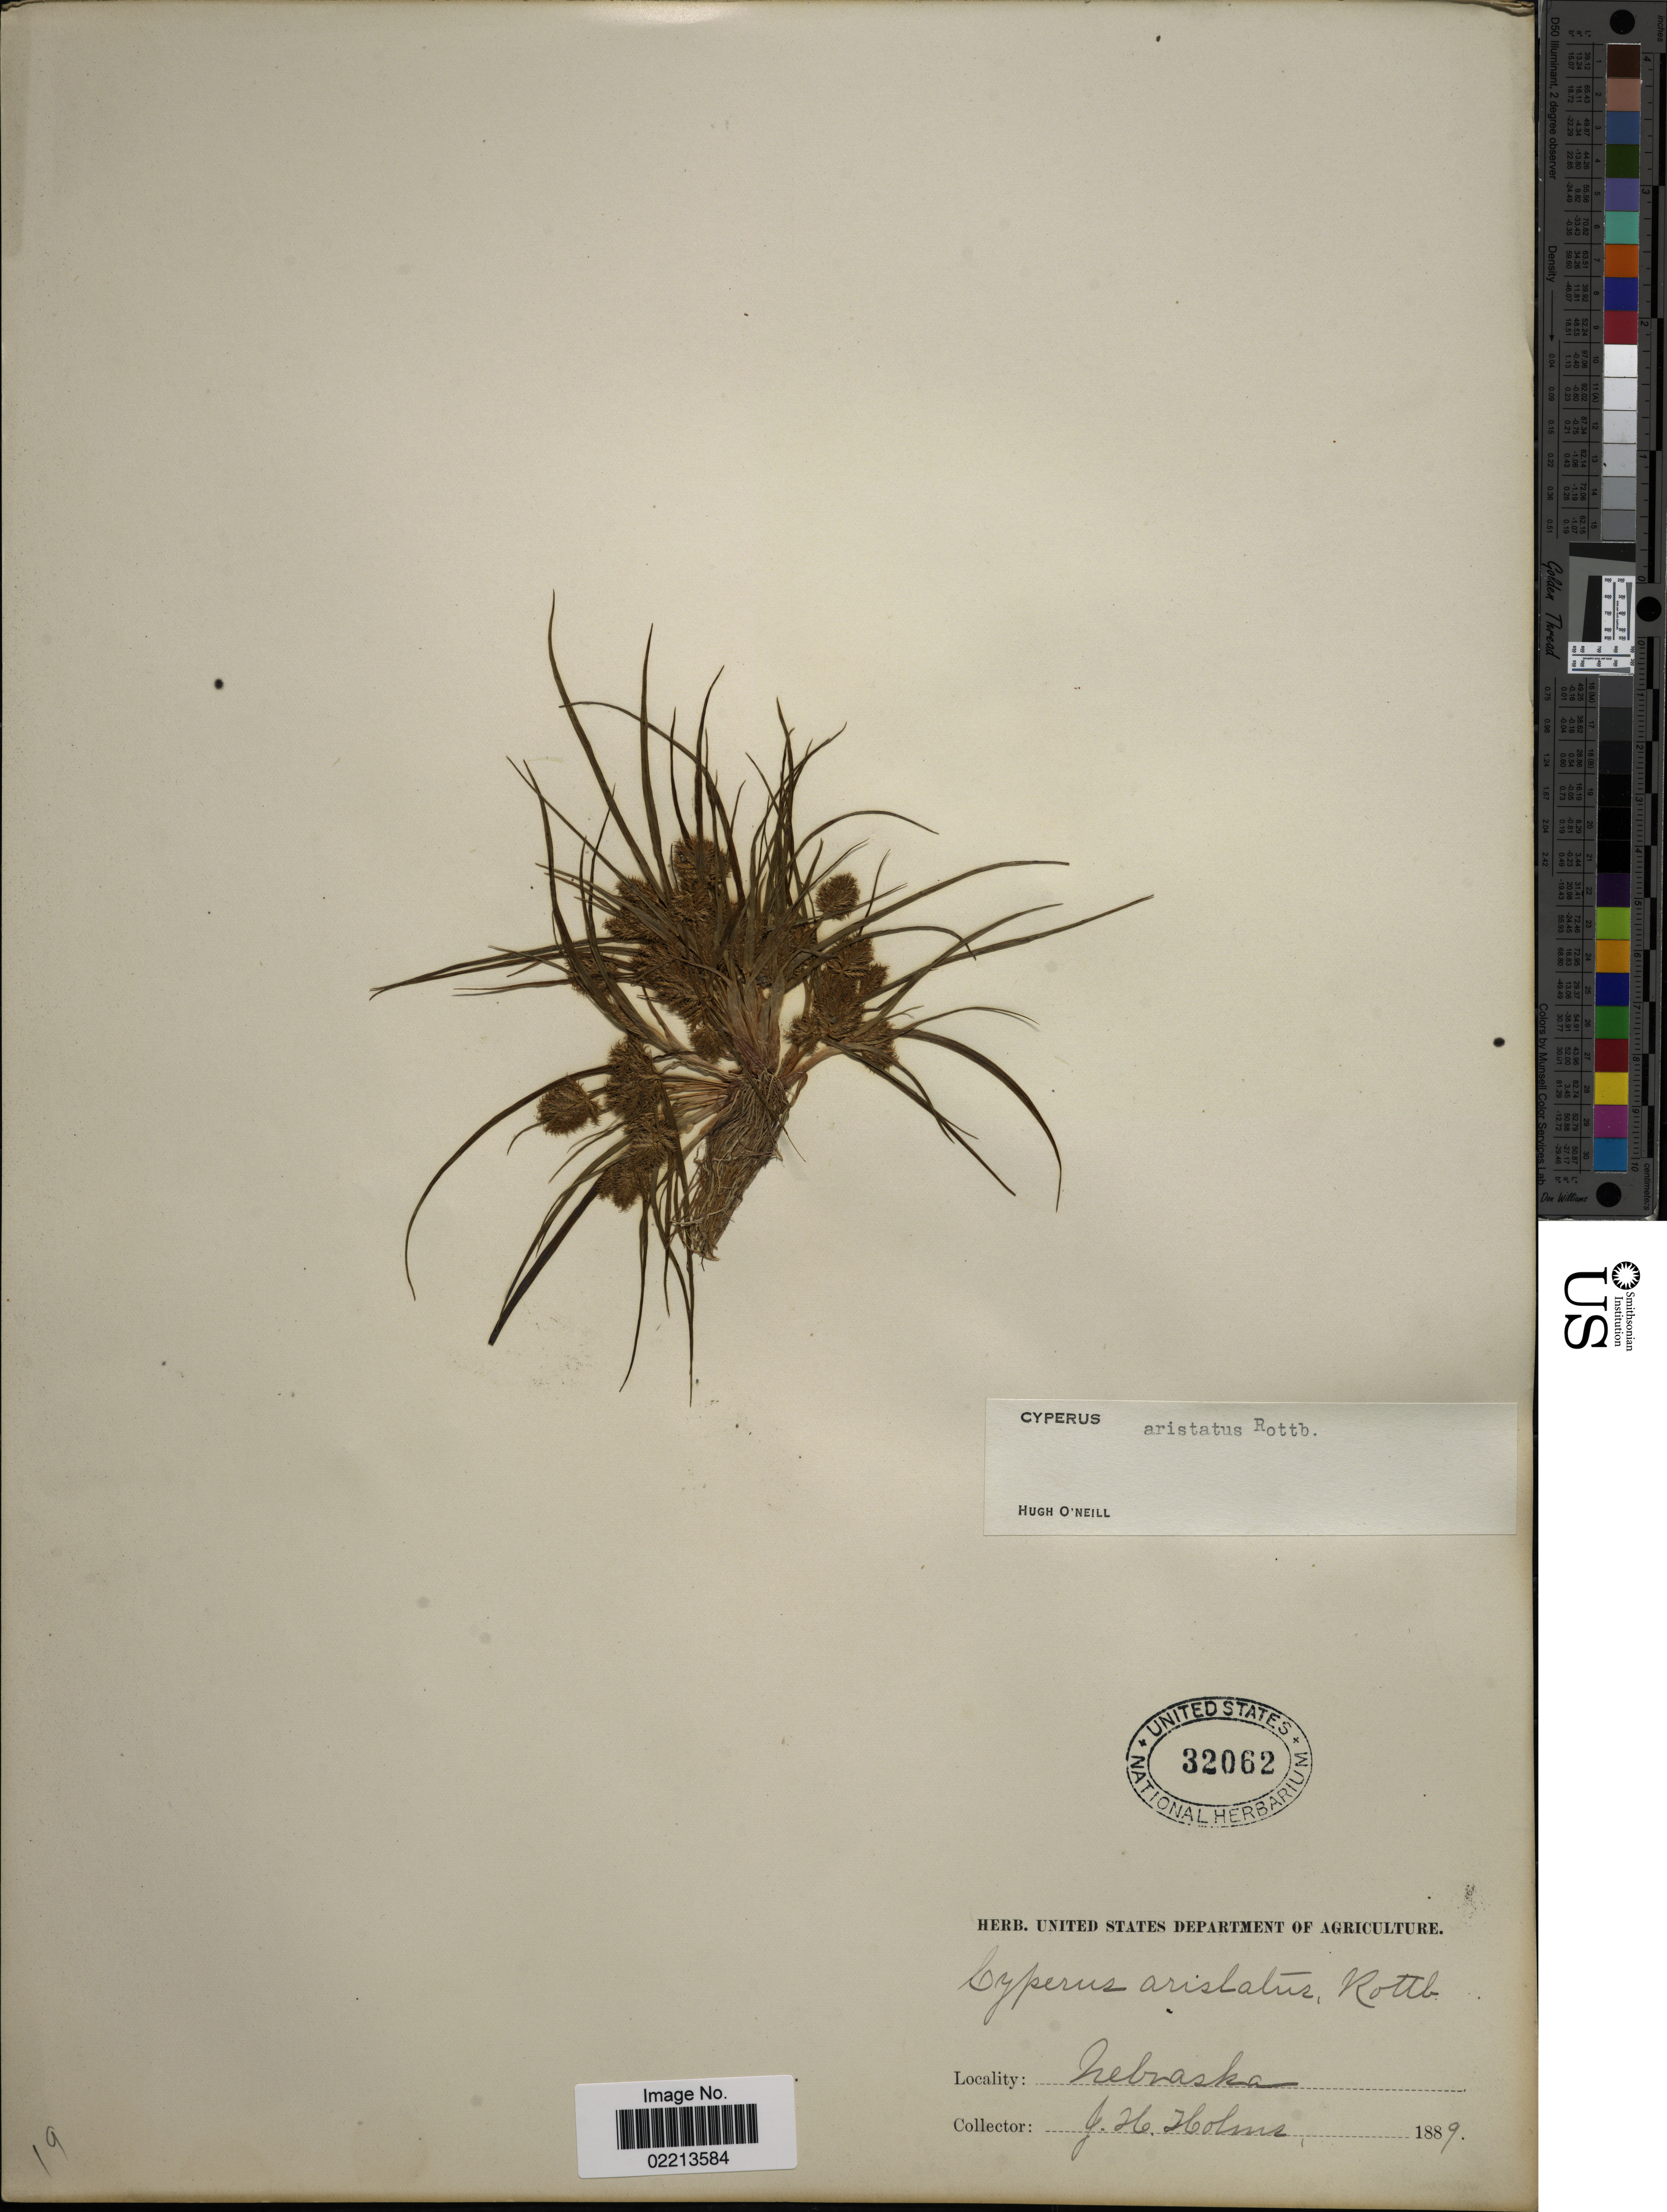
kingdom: Plantae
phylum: Tracheophyta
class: Liliopsida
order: Poales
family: Cyperaceae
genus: Cyperus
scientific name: Cyperus squarrosus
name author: L.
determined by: Strong, Mark T., (BOT), Smithsonian Institution - National Museum of Natural History (UNITED STATES)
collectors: J. H. Holms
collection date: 1889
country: United States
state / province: Nebraska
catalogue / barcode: US 32062